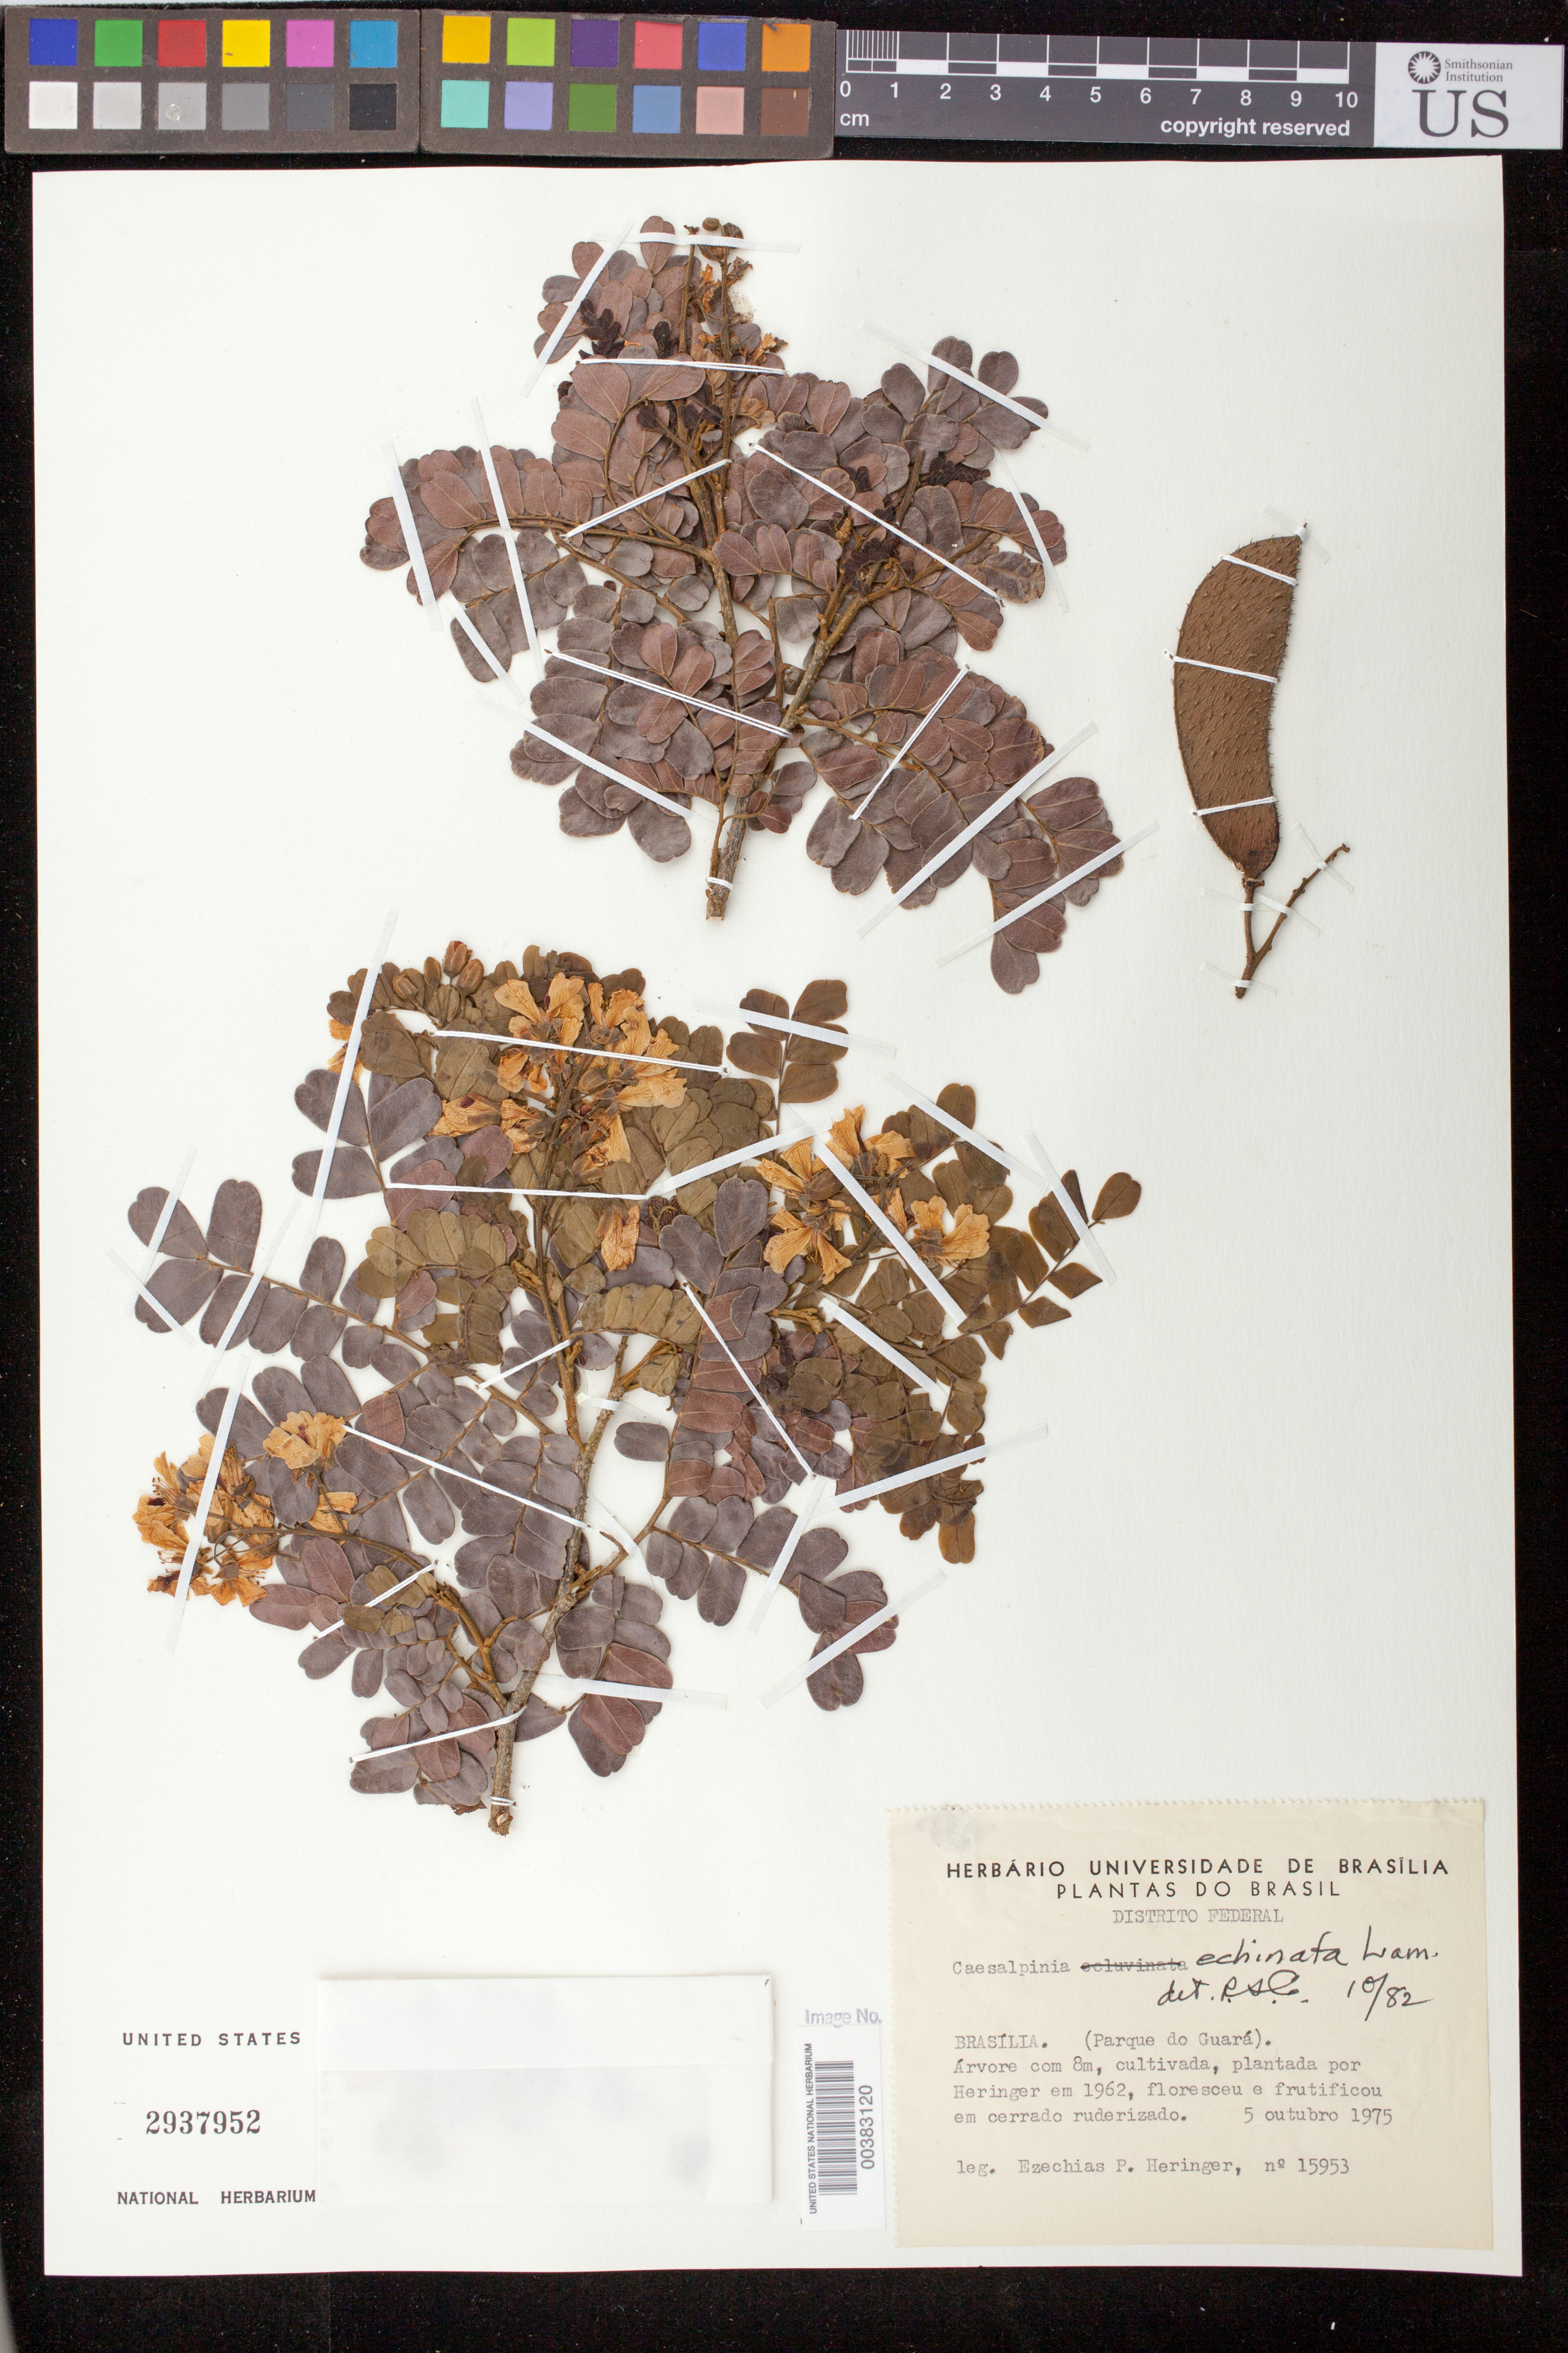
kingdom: Plantae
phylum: Tracheophyta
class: Magnoliopsida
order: Fabales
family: Fabaceae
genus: Paubrasilia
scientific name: Paubrasilia echinata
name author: (Lam.) Gagnon et al.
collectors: E. P. Heringer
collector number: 15953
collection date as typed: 05 Oct 1975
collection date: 1975-10-05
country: Brazil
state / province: Distrito Federal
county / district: Brasília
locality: (Parque do Guará).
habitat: Cerrado ruderizado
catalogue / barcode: US 2937952